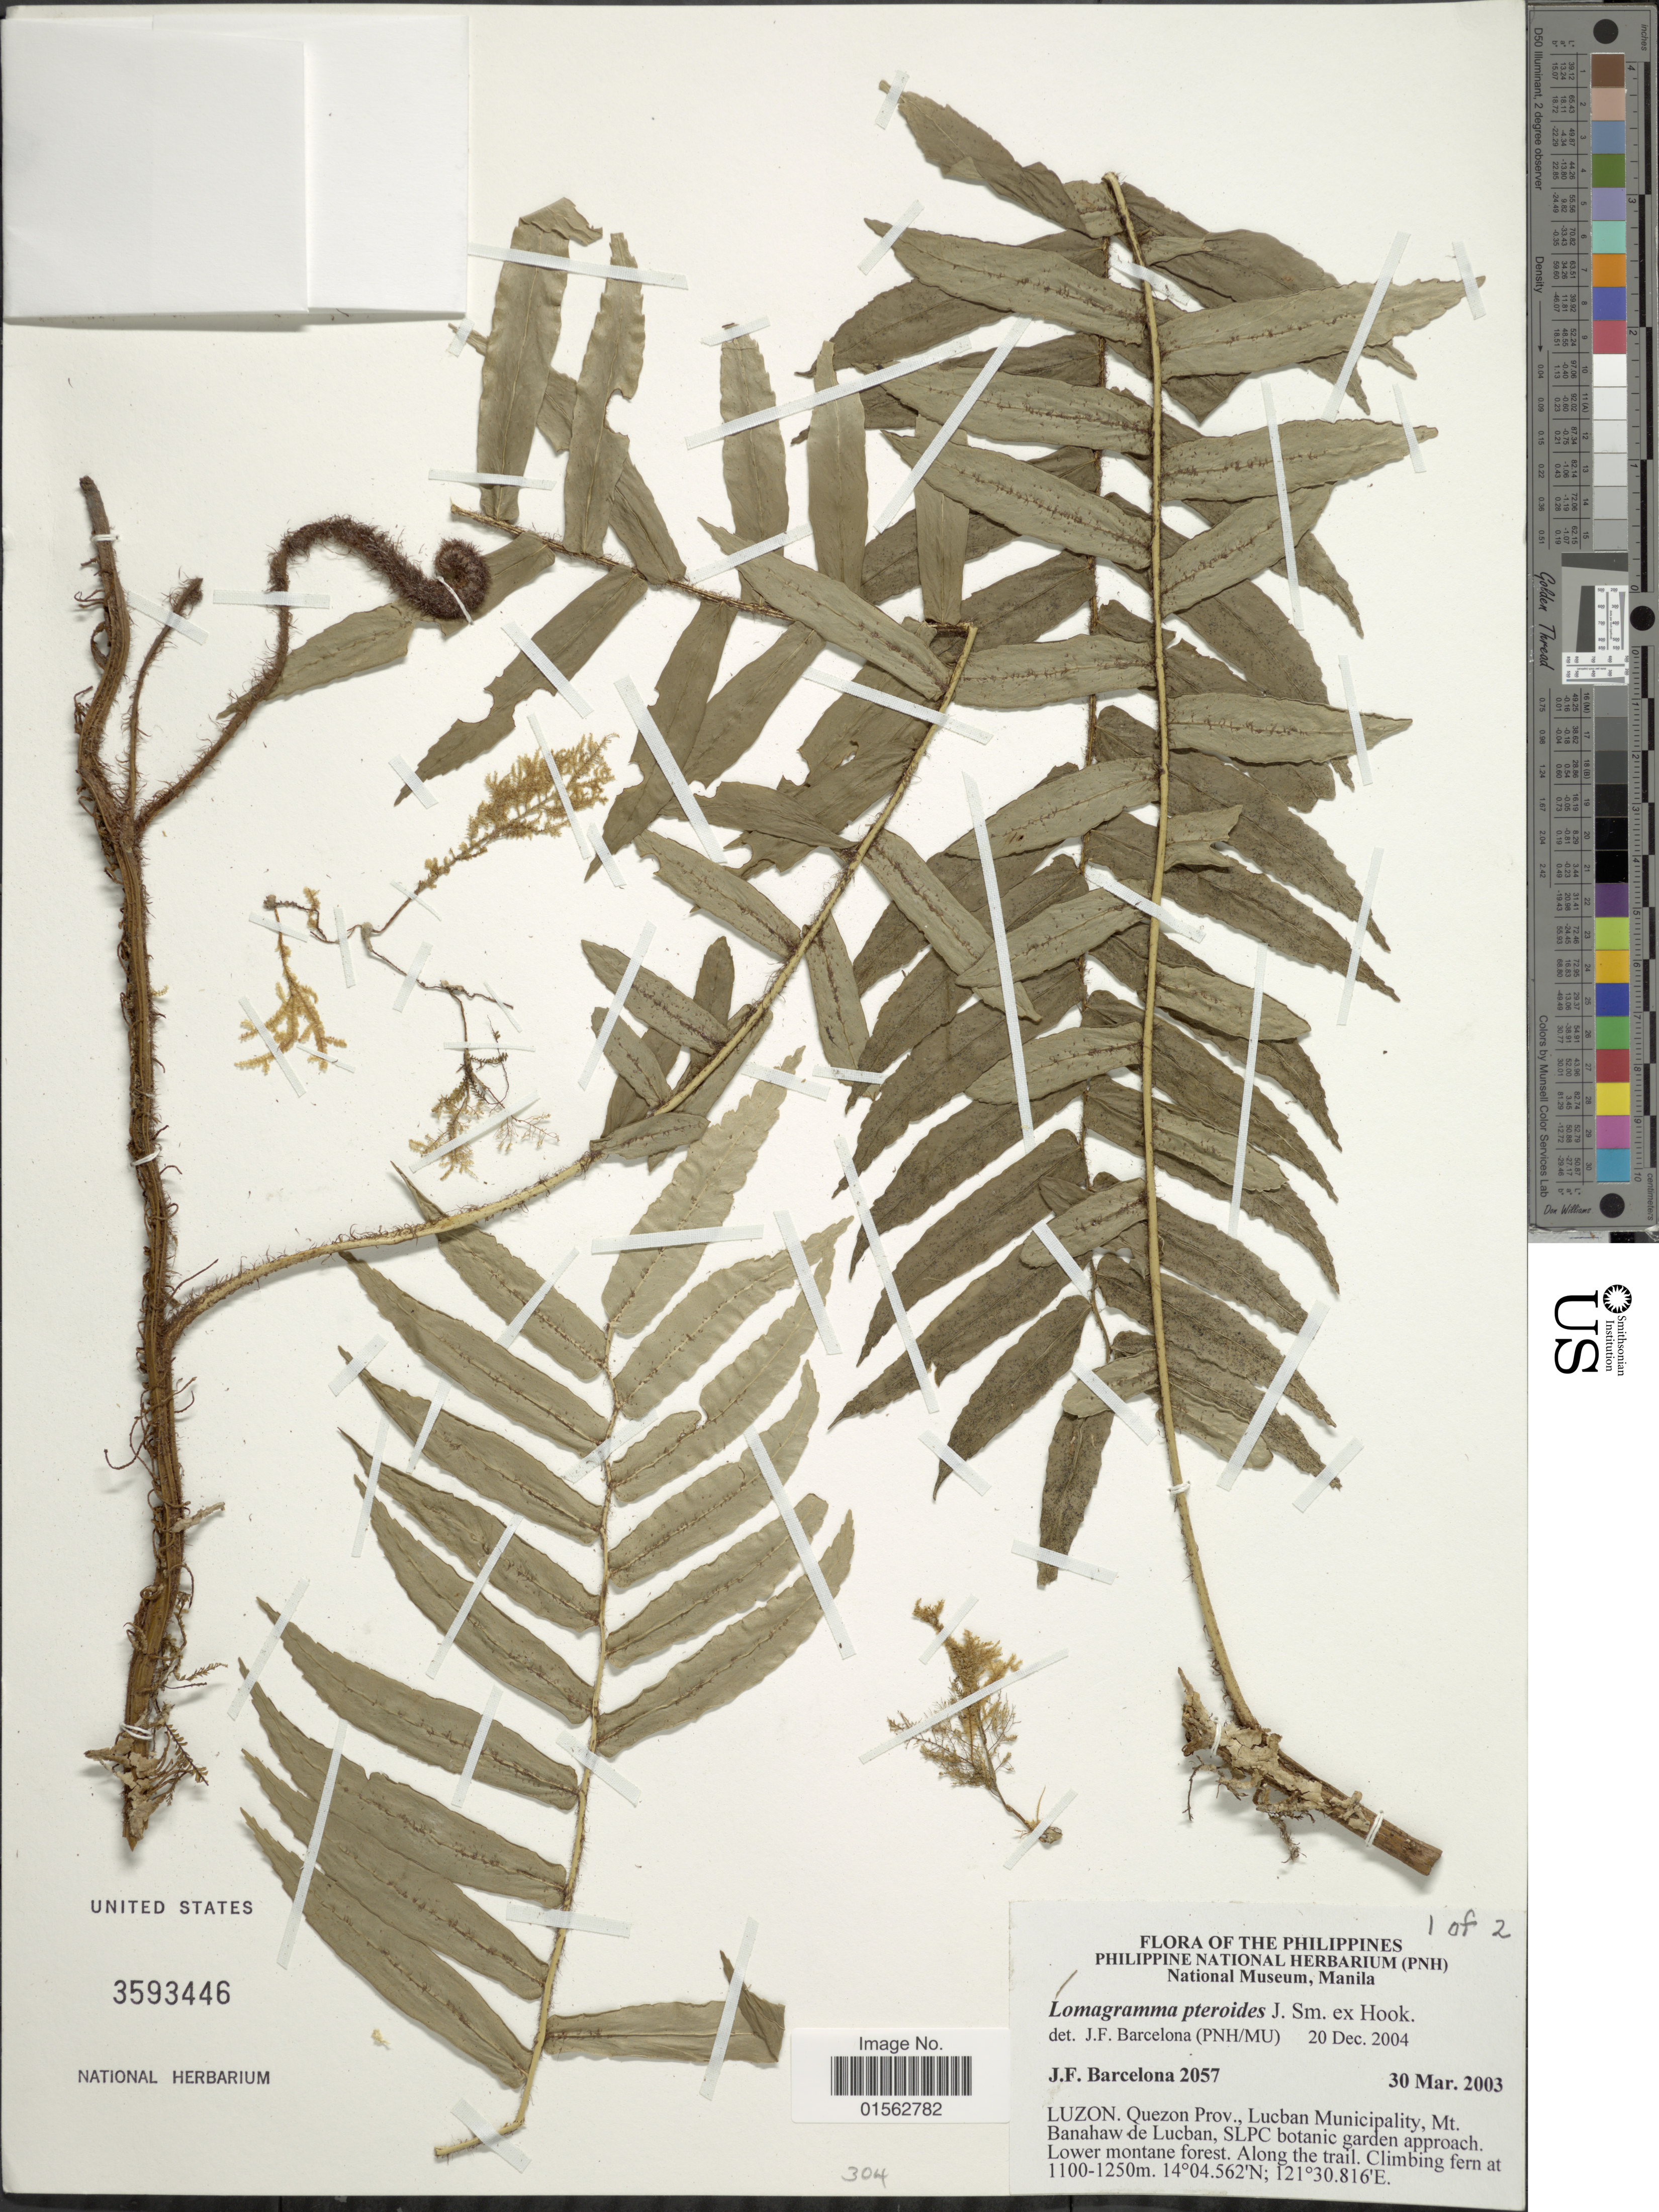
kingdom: Plantae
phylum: Tracheophyta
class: Polypodiopsida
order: Polypodiales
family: Dryopteridaceae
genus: Lomagramma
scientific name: Lomagramma pteroides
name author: J. Sm.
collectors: J. F. Barcelona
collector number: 2057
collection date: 2003-03-30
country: Philippines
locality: Philippines, Luzon, Quezon Prov., Lucban Municipality, Mt. Banahaw de Lucban, SLPC botanic garden approach, lower montane forest, along the trail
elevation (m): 1100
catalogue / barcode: US 3593446